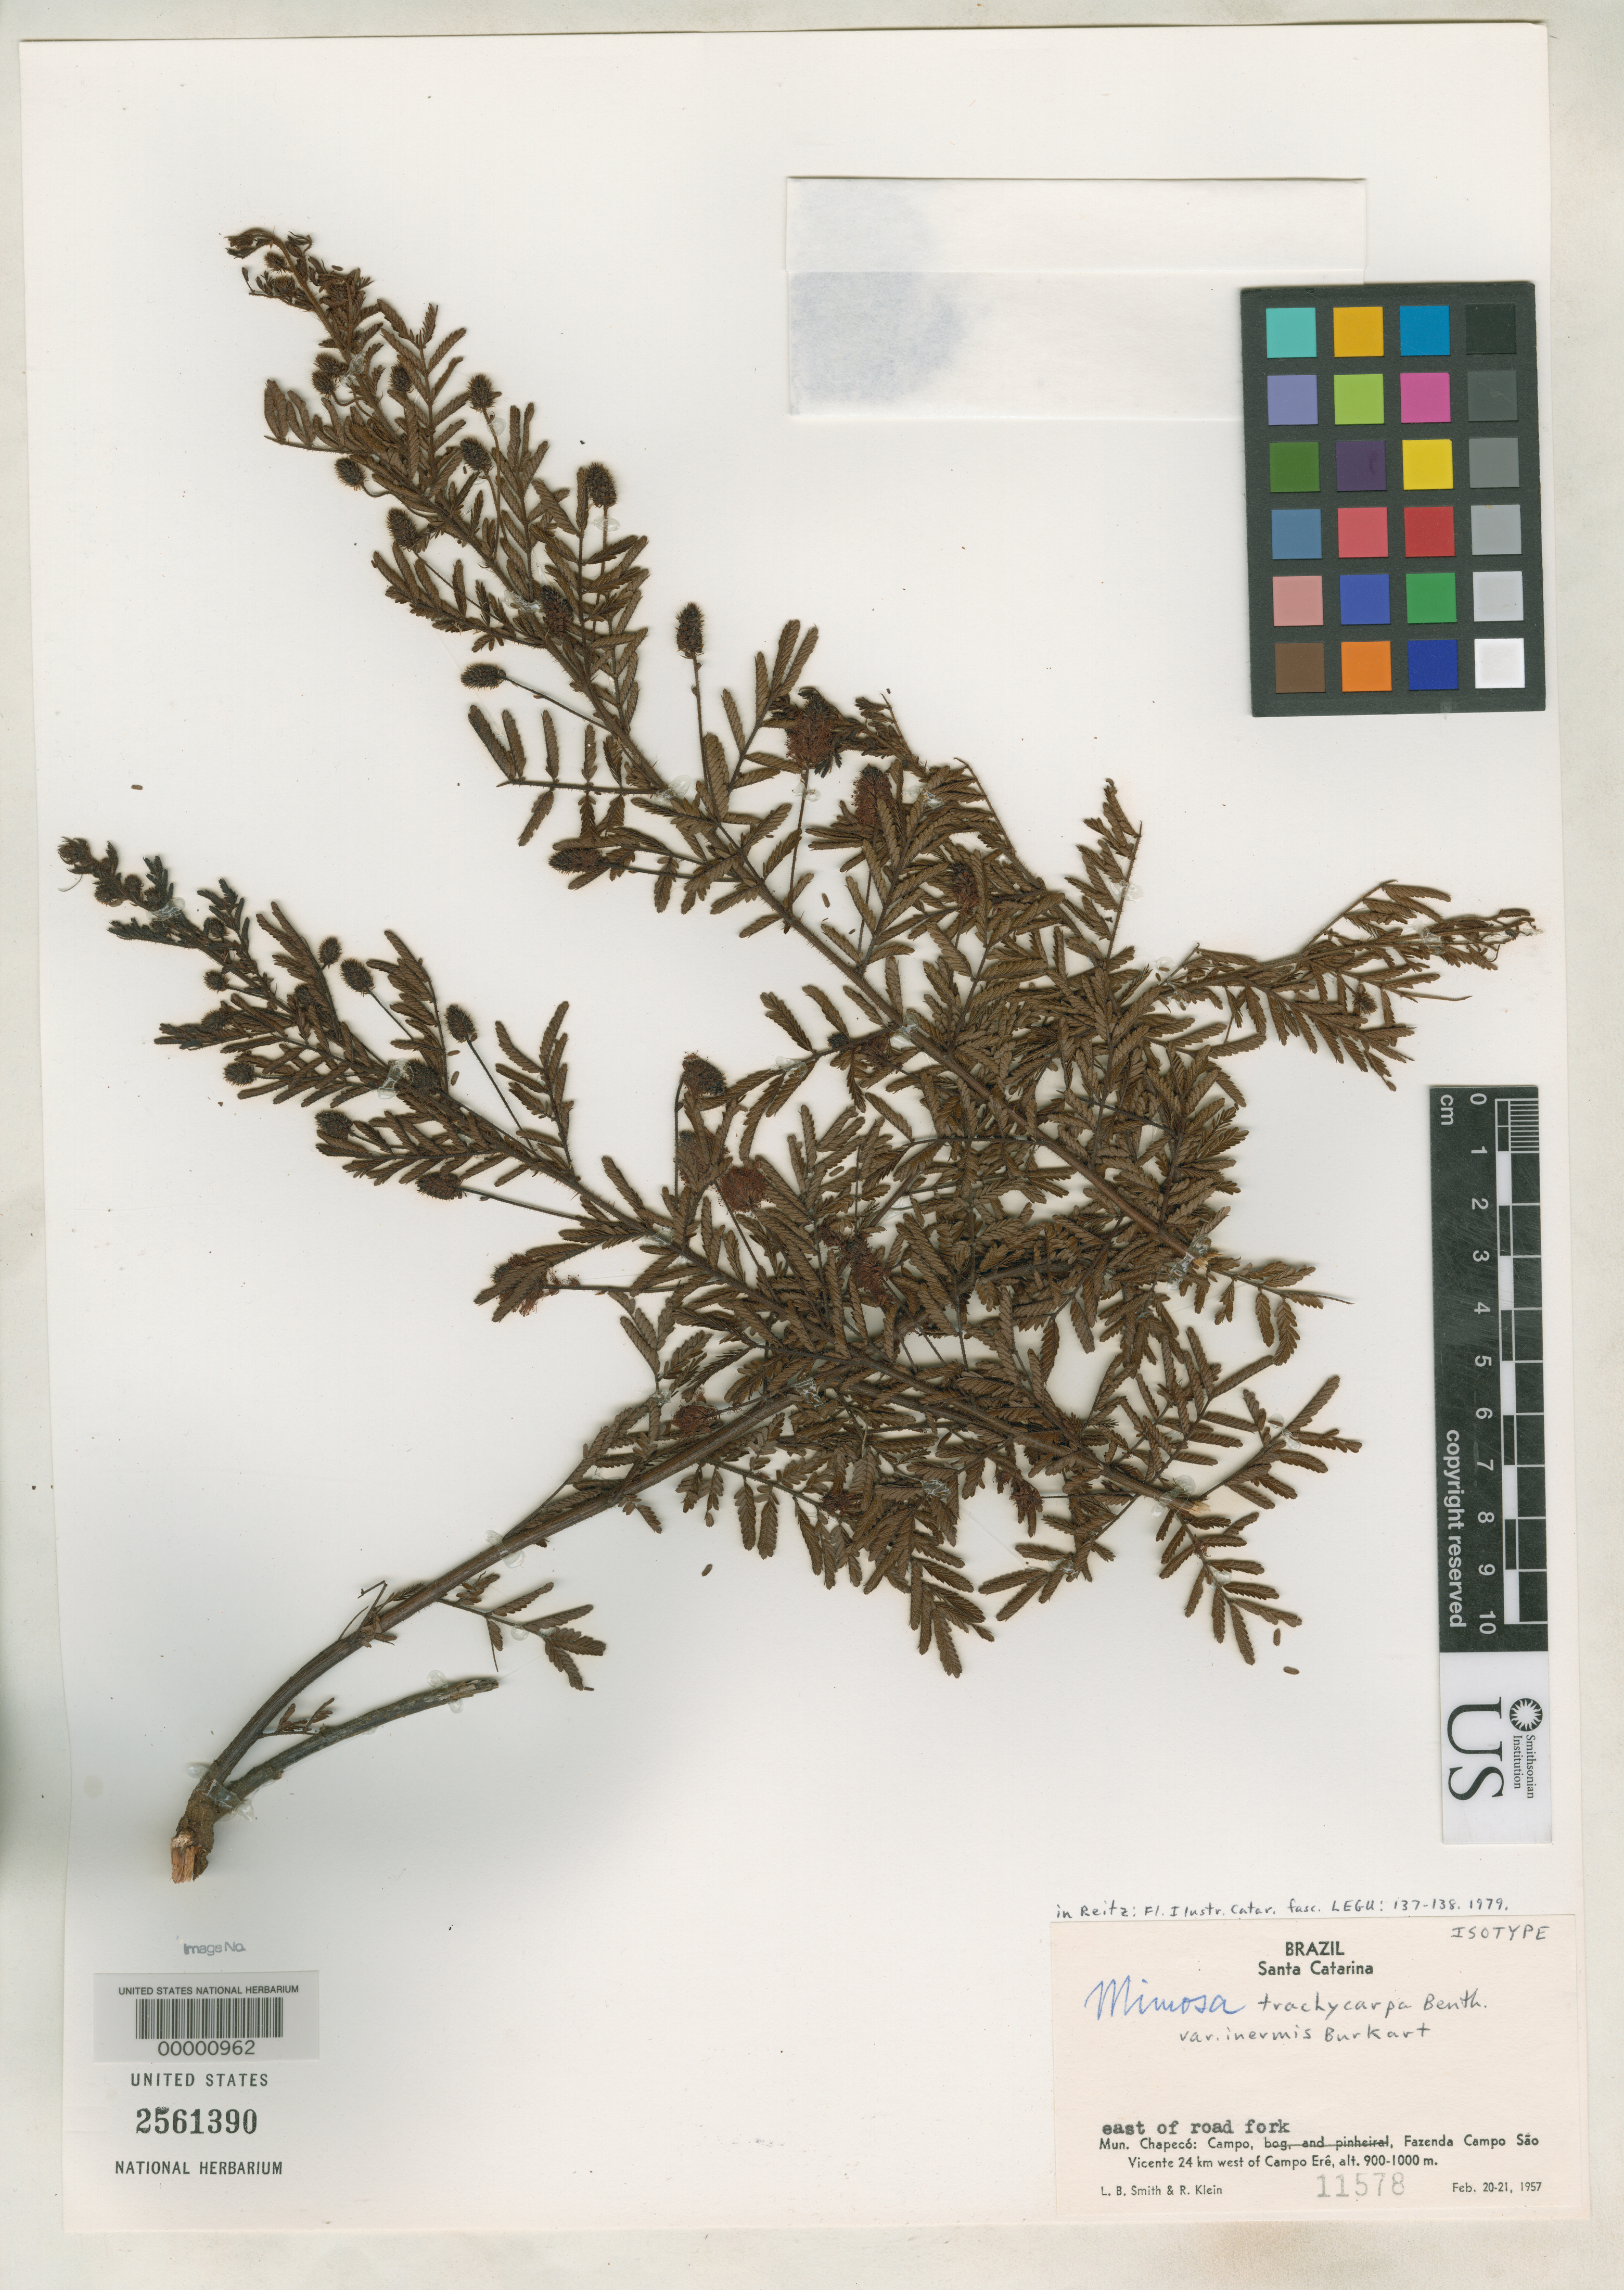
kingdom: Plantae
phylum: Tracheophyta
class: Magnoliopsida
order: Fabales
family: Fabaceae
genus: Mimosa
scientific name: Mimosa trachycarpa var. inermis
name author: Burkart in Reitz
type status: Isotype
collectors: L. Smith & R. M. Klein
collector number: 11578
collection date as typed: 20 Feb 1957 to 21 Feb 1957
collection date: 1957-02-20/1957-02-21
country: Brazil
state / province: Santa Catarina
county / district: Chapecó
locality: Fazenda Campo.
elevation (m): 900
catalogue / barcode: US 2561390